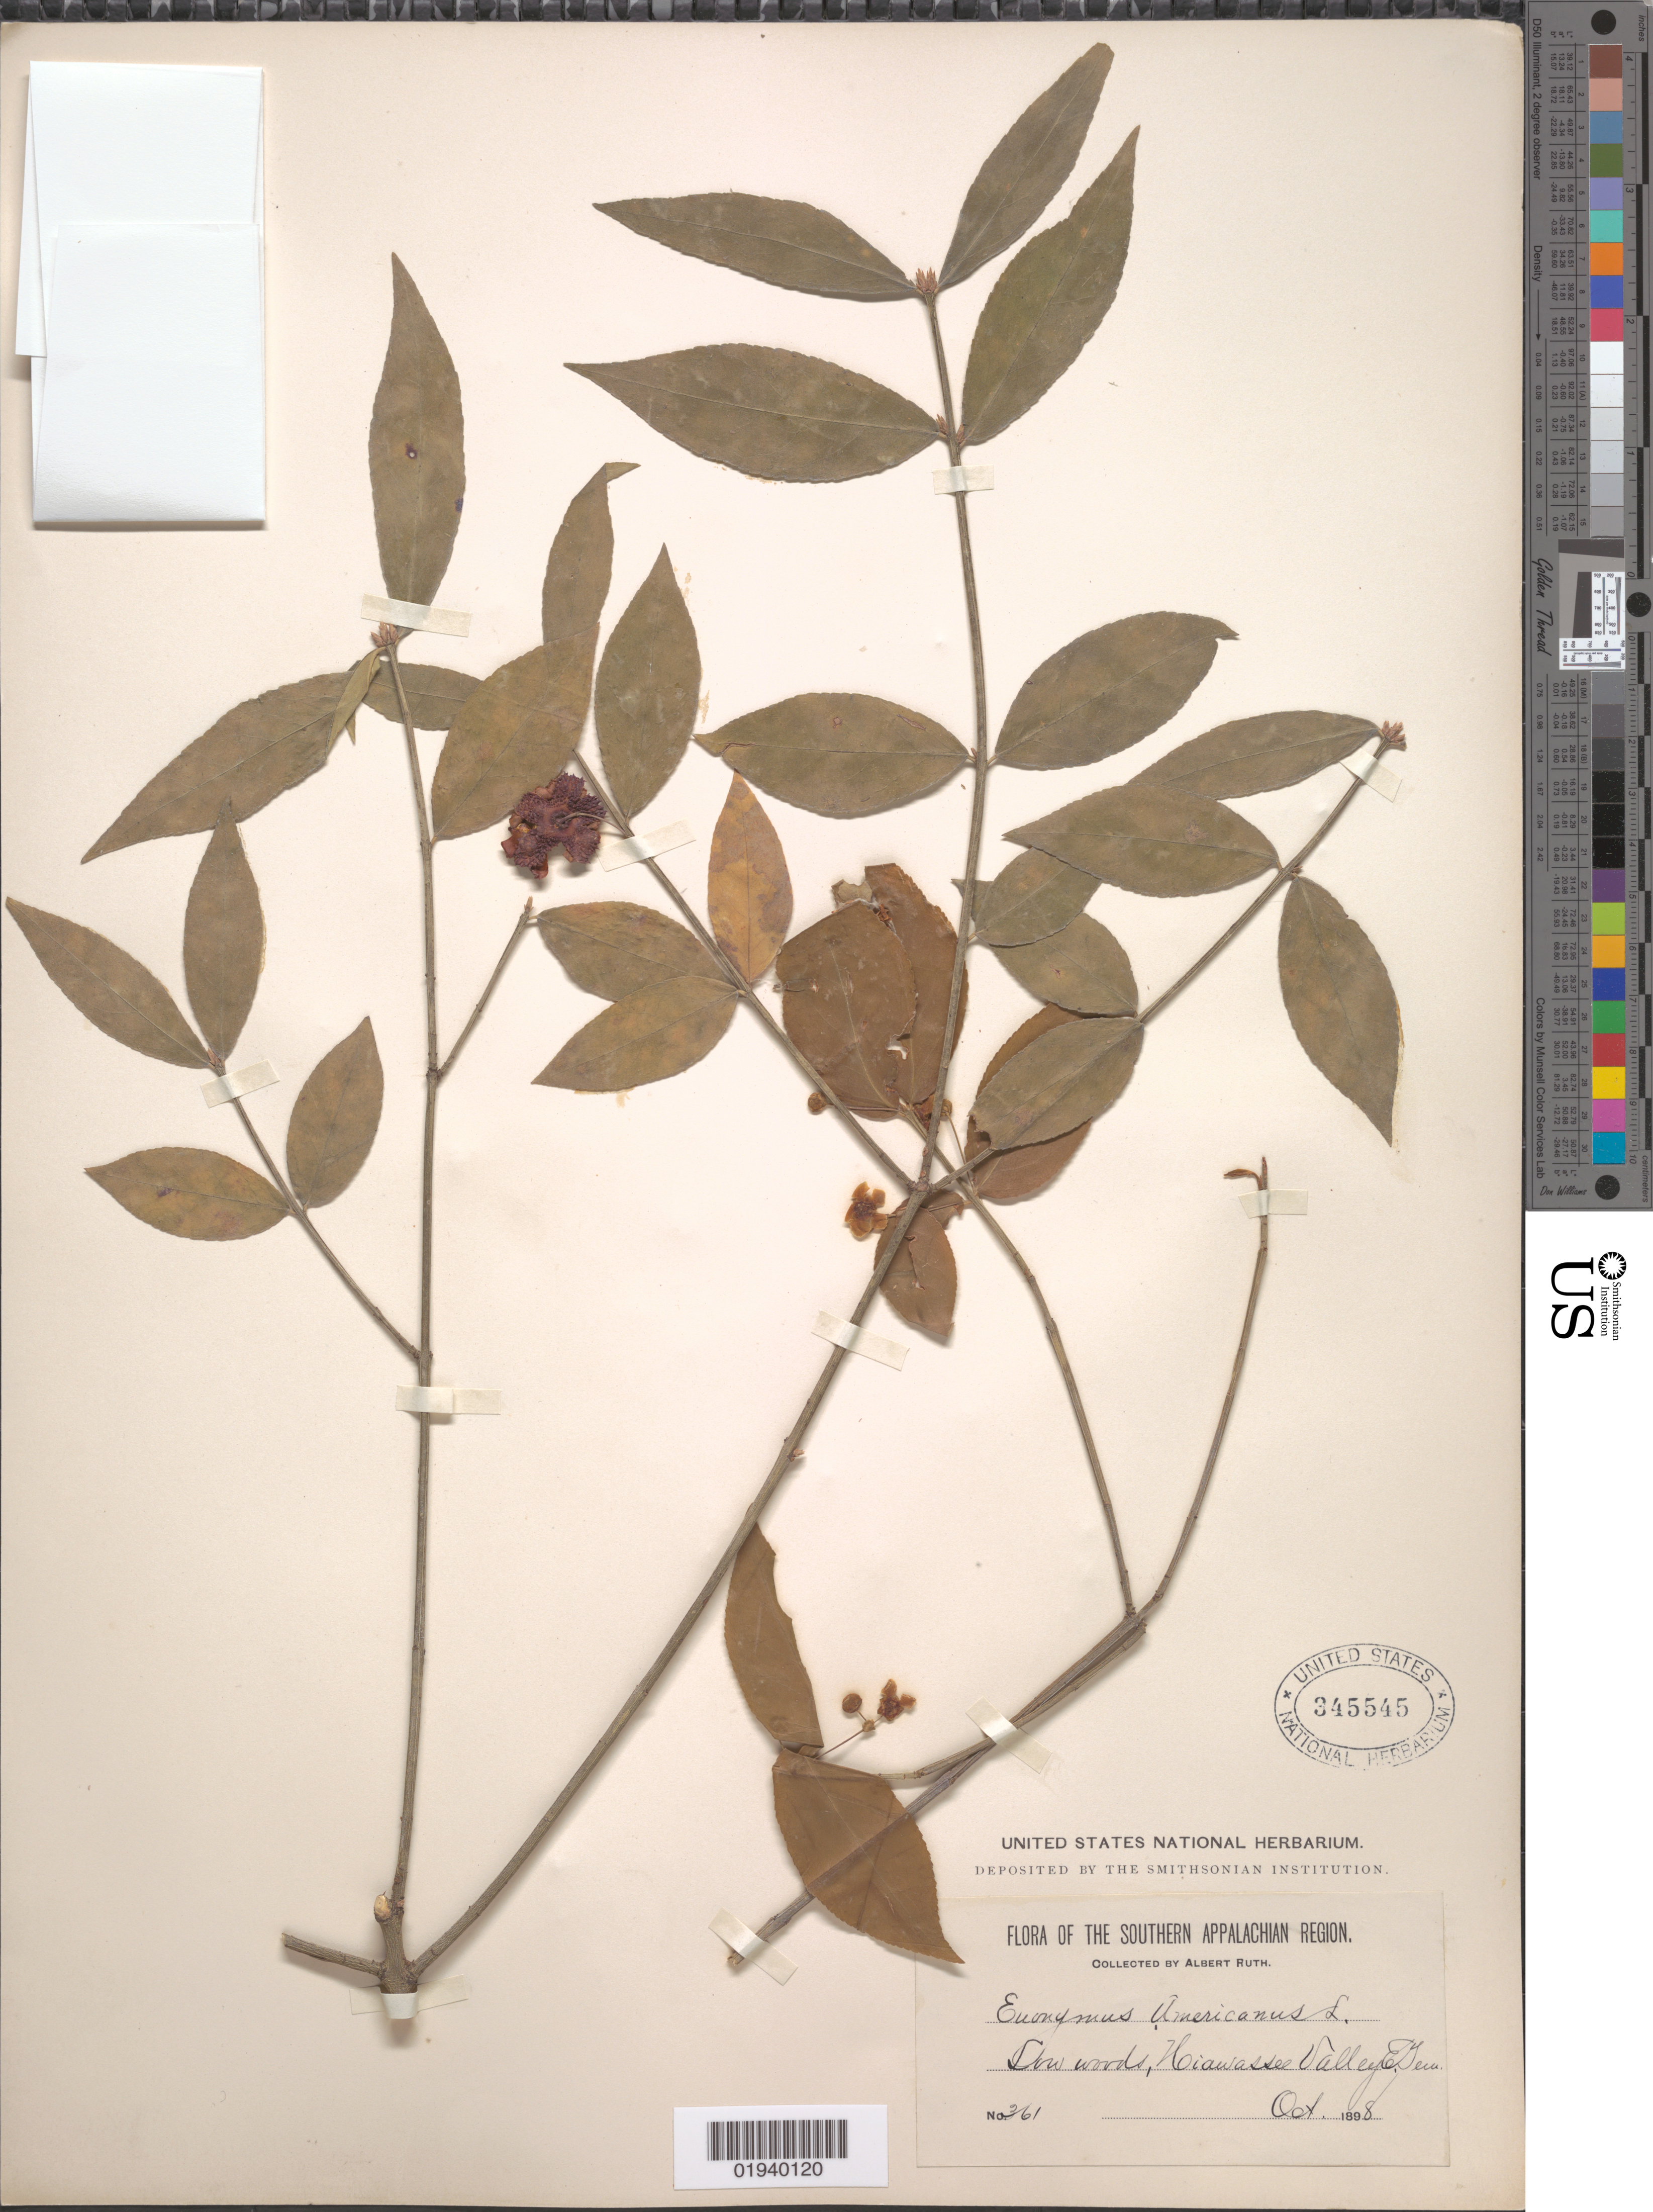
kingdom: Plantae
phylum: Tracheophyta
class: Magnoliopsida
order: Celastrales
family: Celastraceae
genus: Euonymus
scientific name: Euonymus americanus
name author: L.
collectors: A. Ruth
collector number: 361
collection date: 1898-10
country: United States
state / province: Tennessee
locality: Hiwassee Valley, Meigs County [?]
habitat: Low woods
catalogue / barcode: US 345545